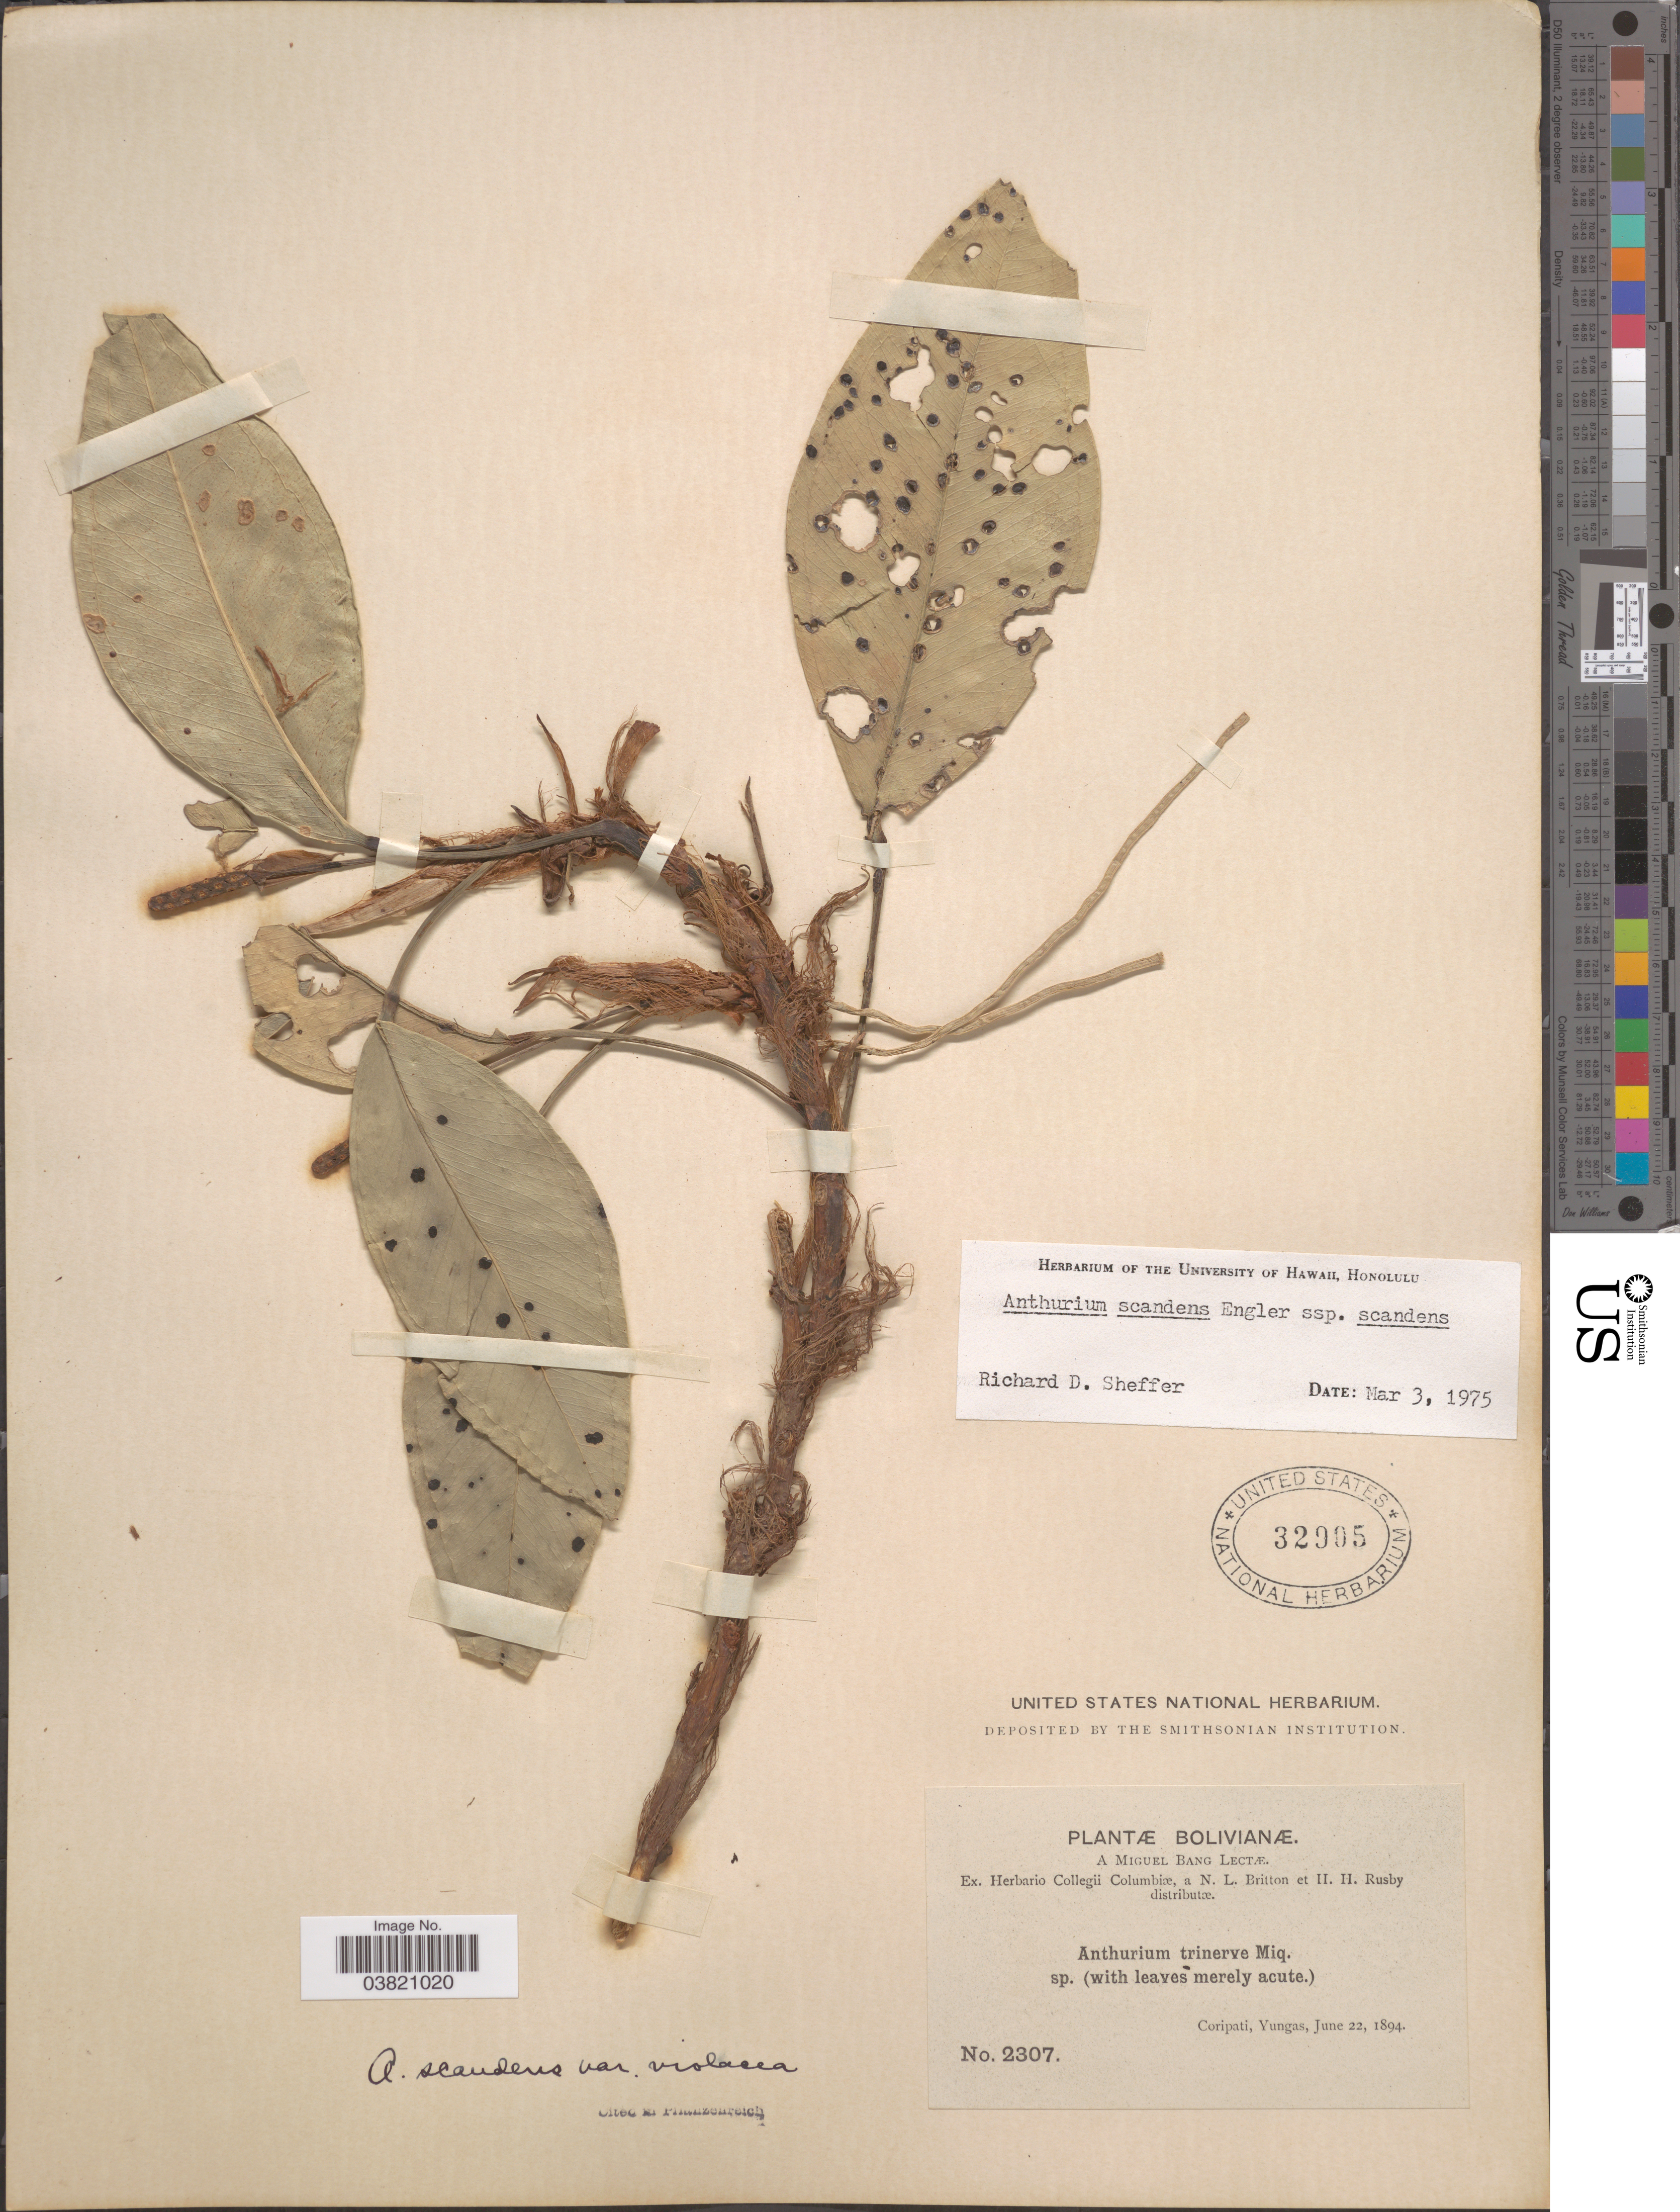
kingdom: Plantae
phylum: Tracheophyta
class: Liliopsida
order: Alismatales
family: Araceae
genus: Anthurium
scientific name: Anthurium scandens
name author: (Aubl.) Engl.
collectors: M. Bang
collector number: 2307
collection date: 1894-06-22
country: Bolivia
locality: Coripati, Yungas.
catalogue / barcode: US 32905